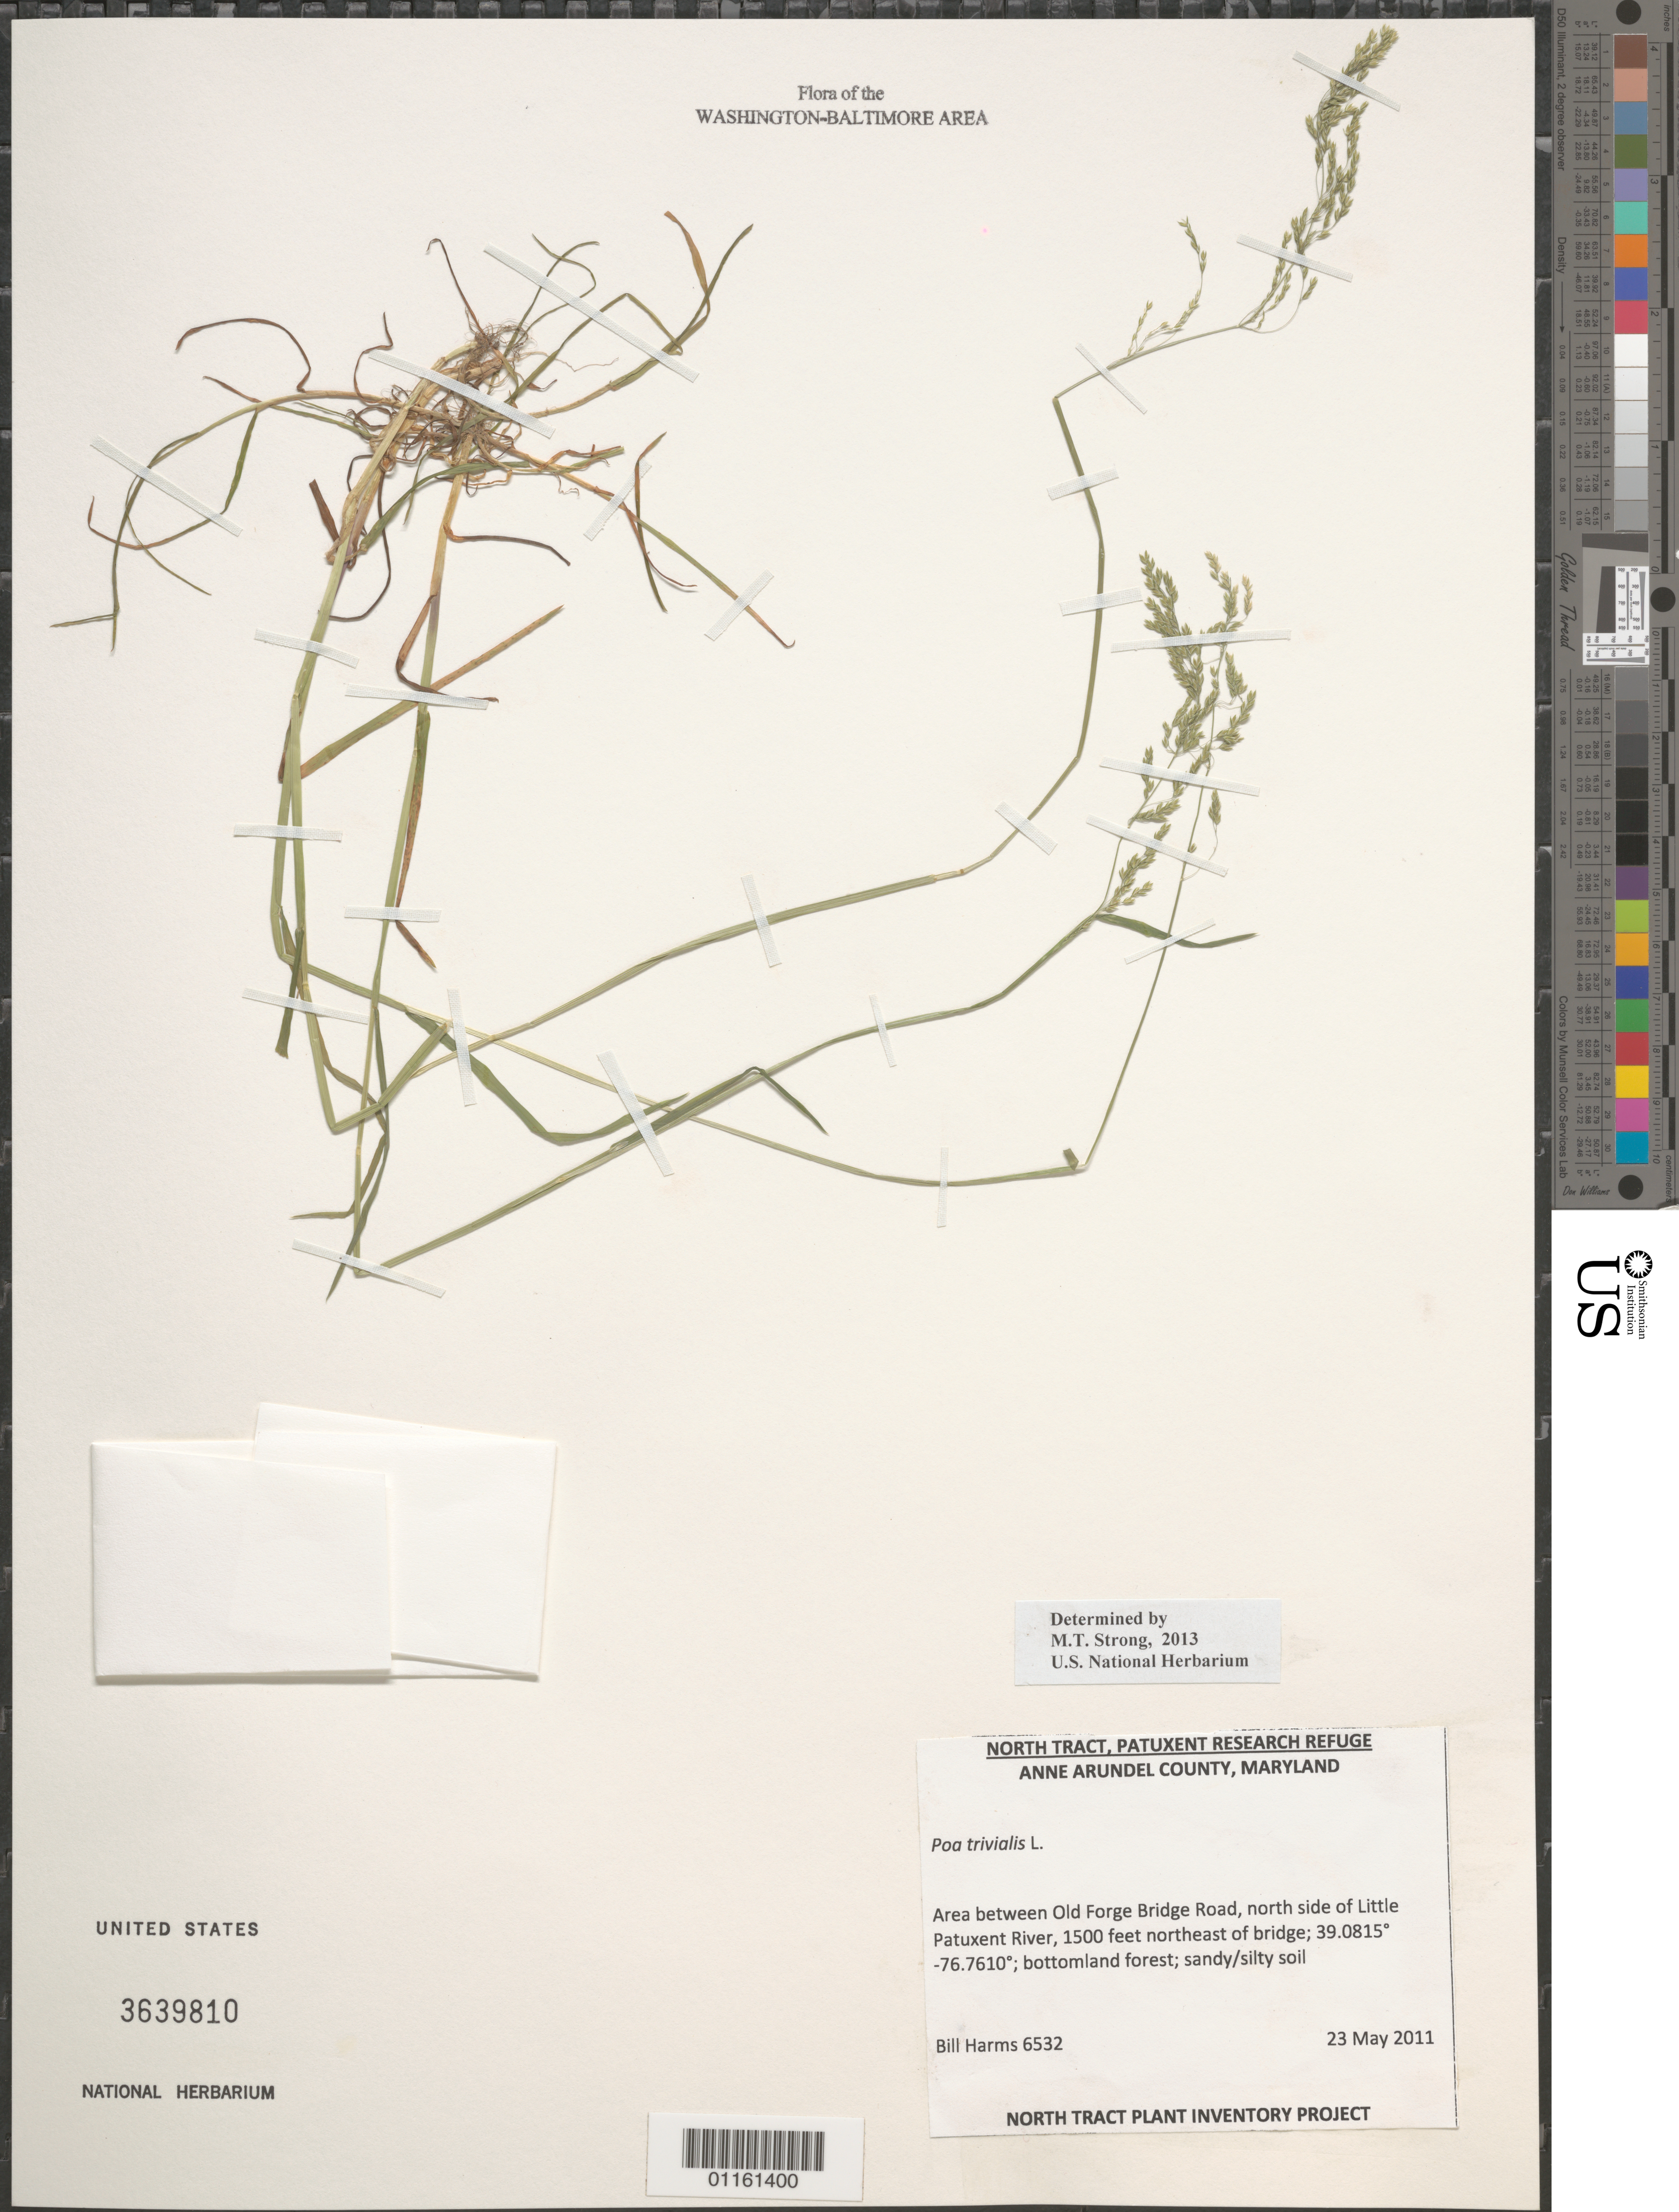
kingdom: Plantae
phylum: Tracheophyta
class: Liliopsida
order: Poales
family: Poaceae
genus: Poa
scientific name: Poa trivialis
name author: L.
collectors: B. Harms & J. Worth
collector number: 6532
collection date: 2011-05-23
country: United States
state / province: Maryland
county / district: Anne Arundel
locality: Area between Old Forge Bridge Road, north side of Little Patuxent River, 1500 feet northeast of bridge.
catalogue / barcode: US 3639810